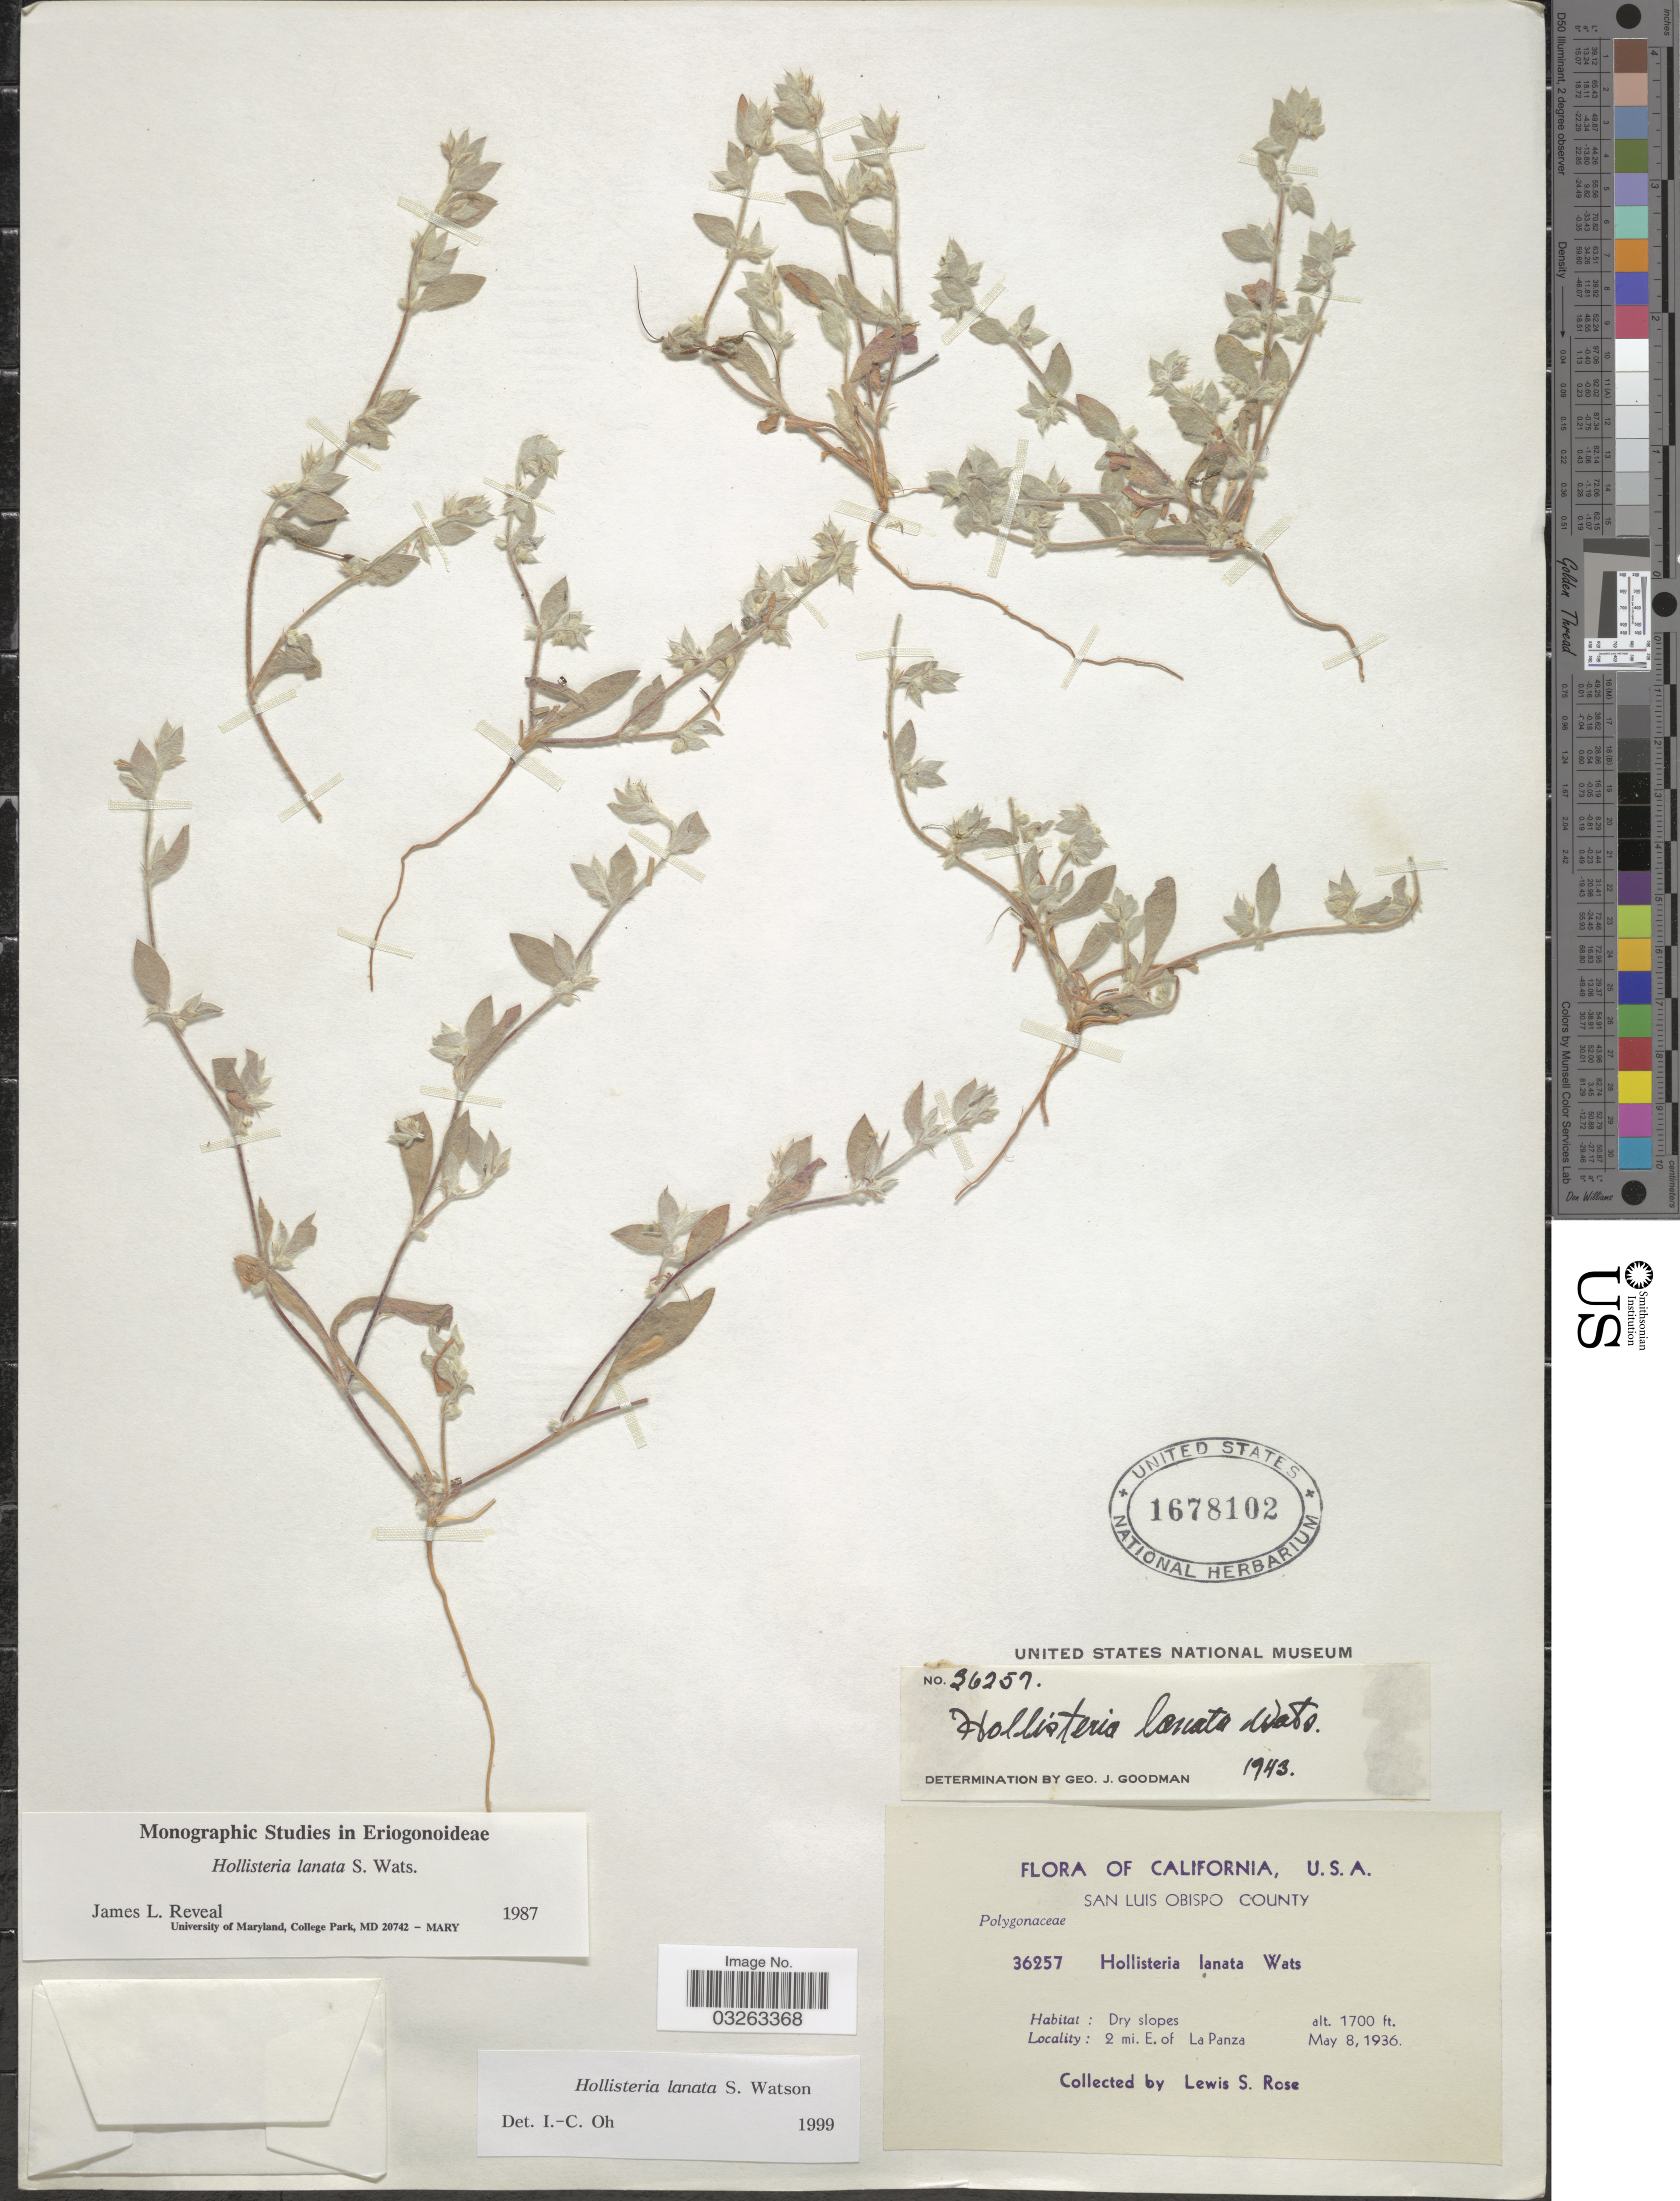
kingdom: Plantae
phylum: Tracheophyta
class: Magnoliopsida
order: Caryophyllales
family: Polygonaceae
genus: Hollisteria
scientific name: Hollisteria lanata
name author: S. Watson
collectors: L. S. Rose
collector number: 36257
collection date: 1936-05-08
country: United States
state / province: California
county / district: San Luis Obispo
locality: San Luis Obispo County. 2 mi. E. of La Panza.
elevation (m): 518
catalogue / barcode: US 1678102